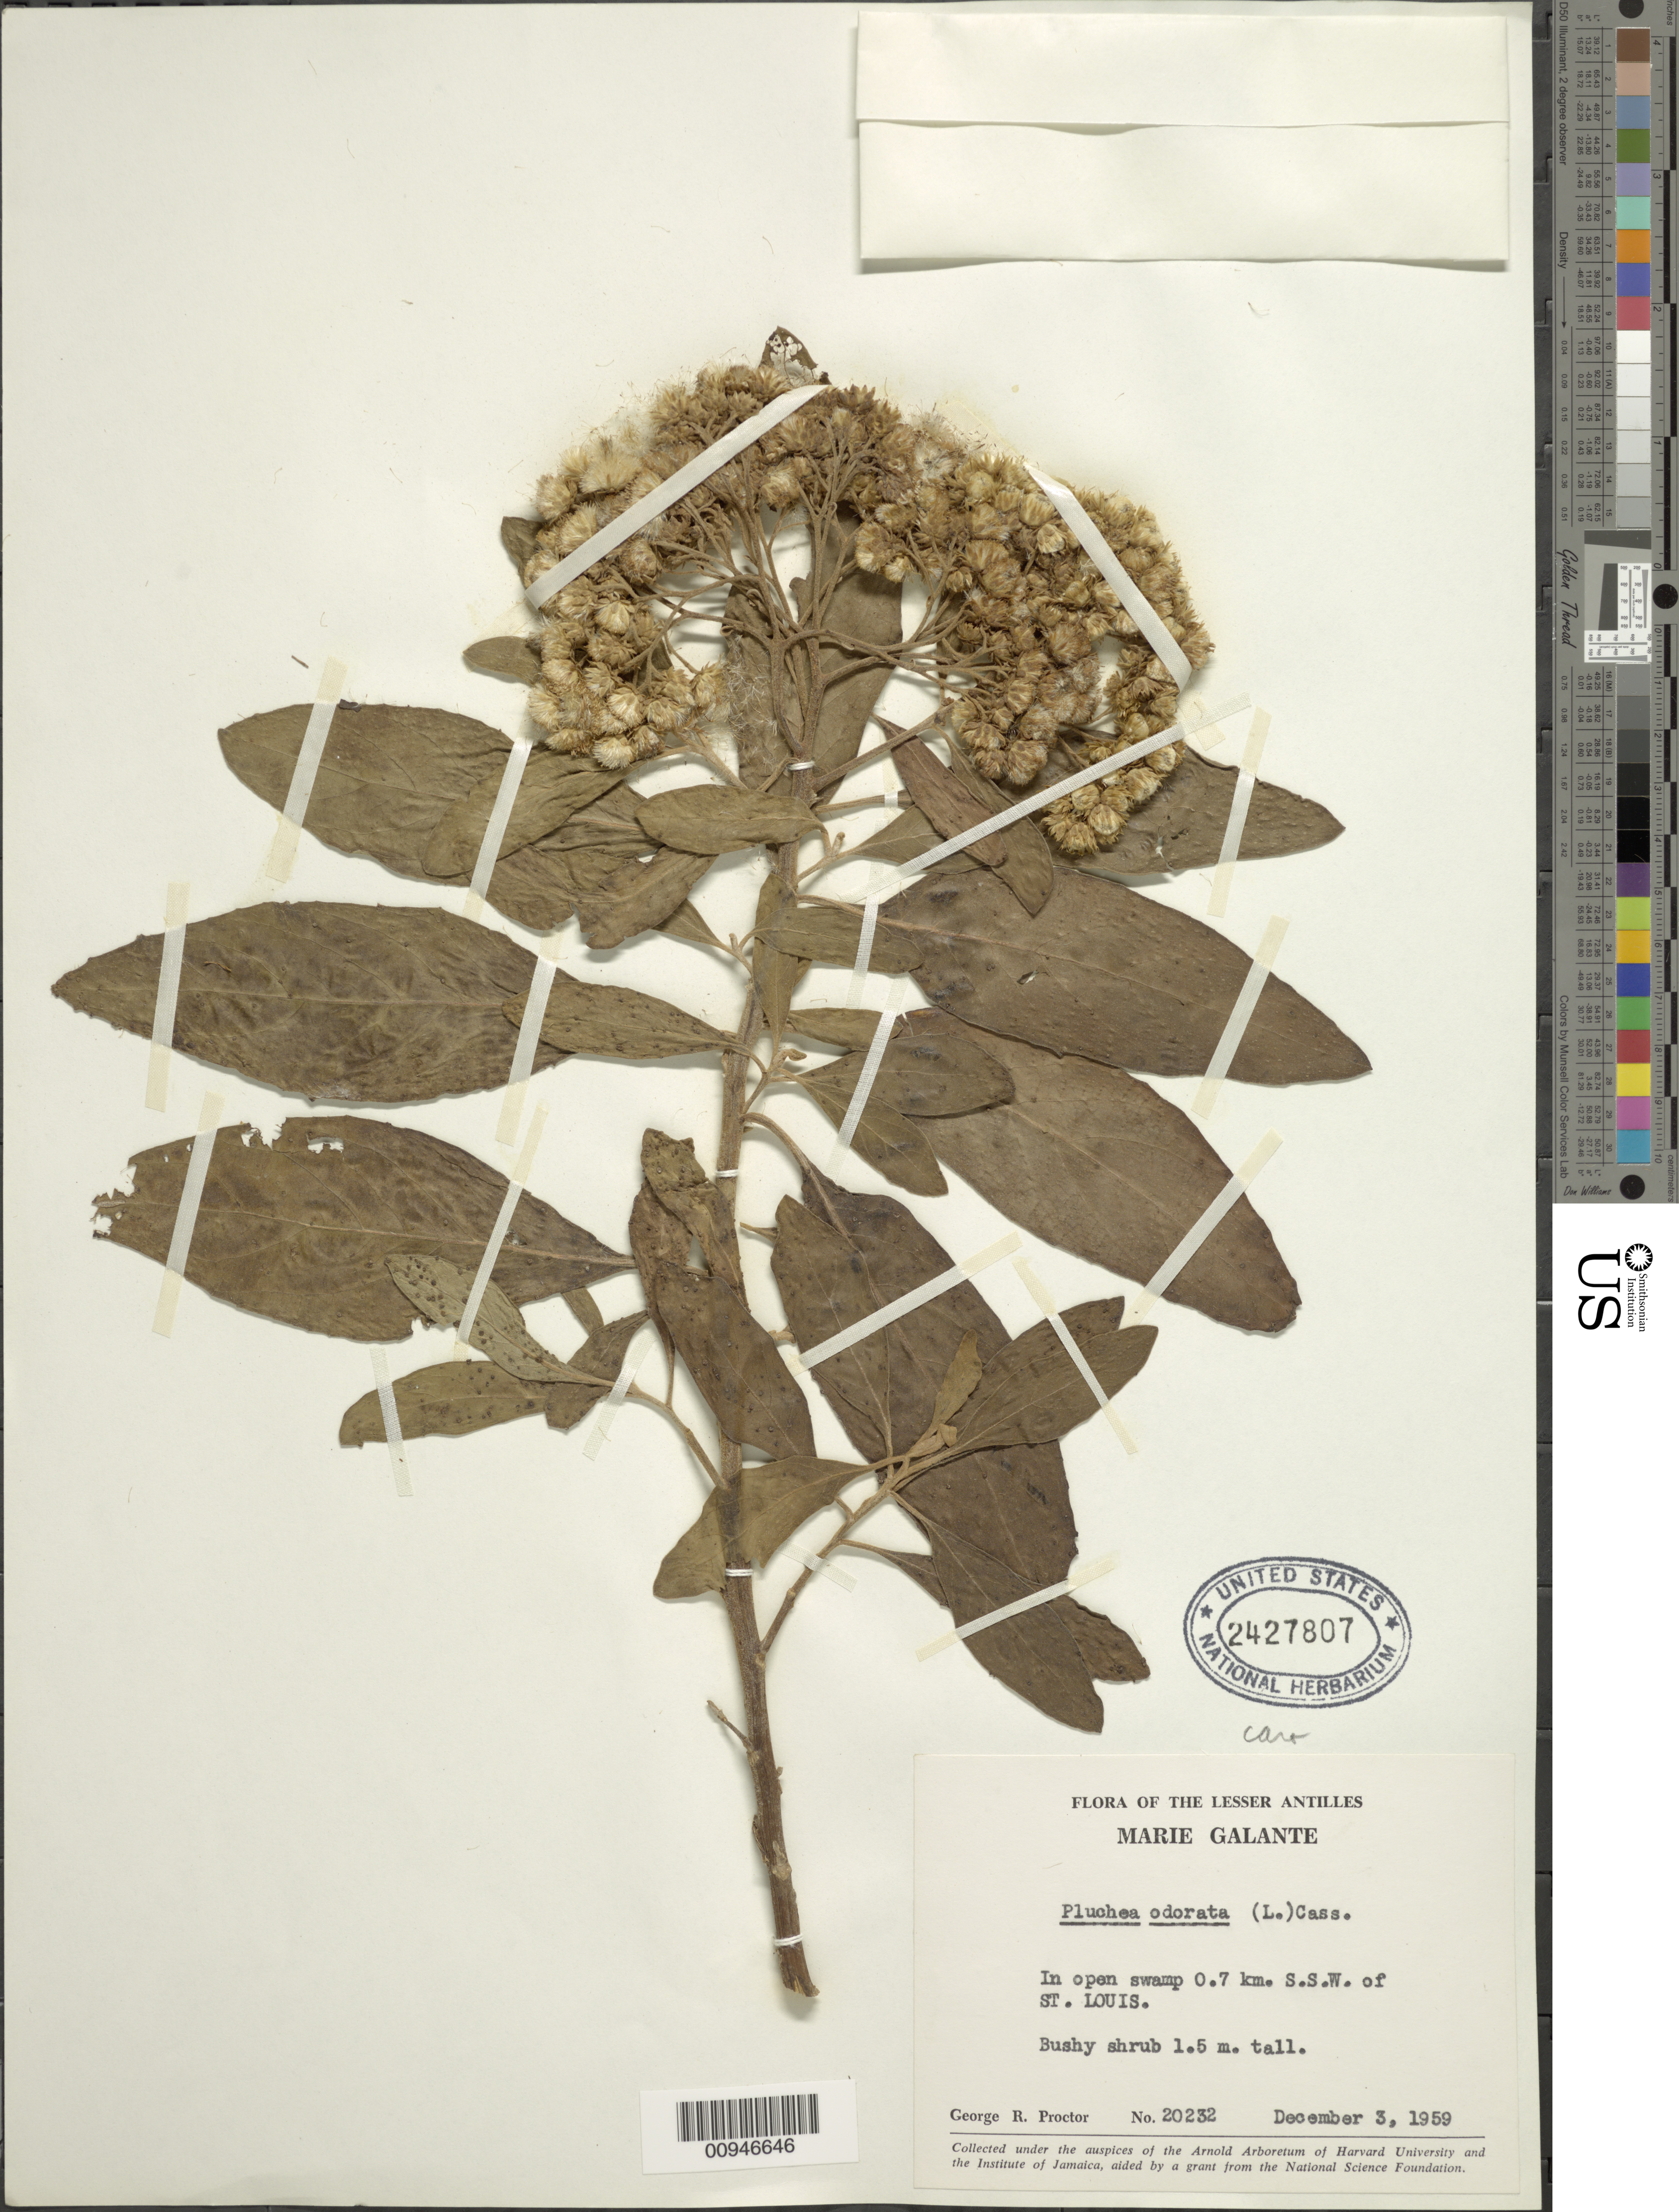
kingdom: Plantae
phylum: Tracheophyta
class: Magnoliopsida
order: Asterales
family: Asteraceae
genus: Pluchea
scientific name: Pluchea carolinensis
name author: (Jacq.) D. Don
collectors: G. R. Proctor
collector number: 20232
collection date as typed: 03 Dec 1959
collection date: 1959-12-03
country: Guadeloupe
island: Marie Galante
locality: Swamp 0.7 km. SSW of St. Louis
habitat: In open swamp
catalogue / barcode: US 2427807